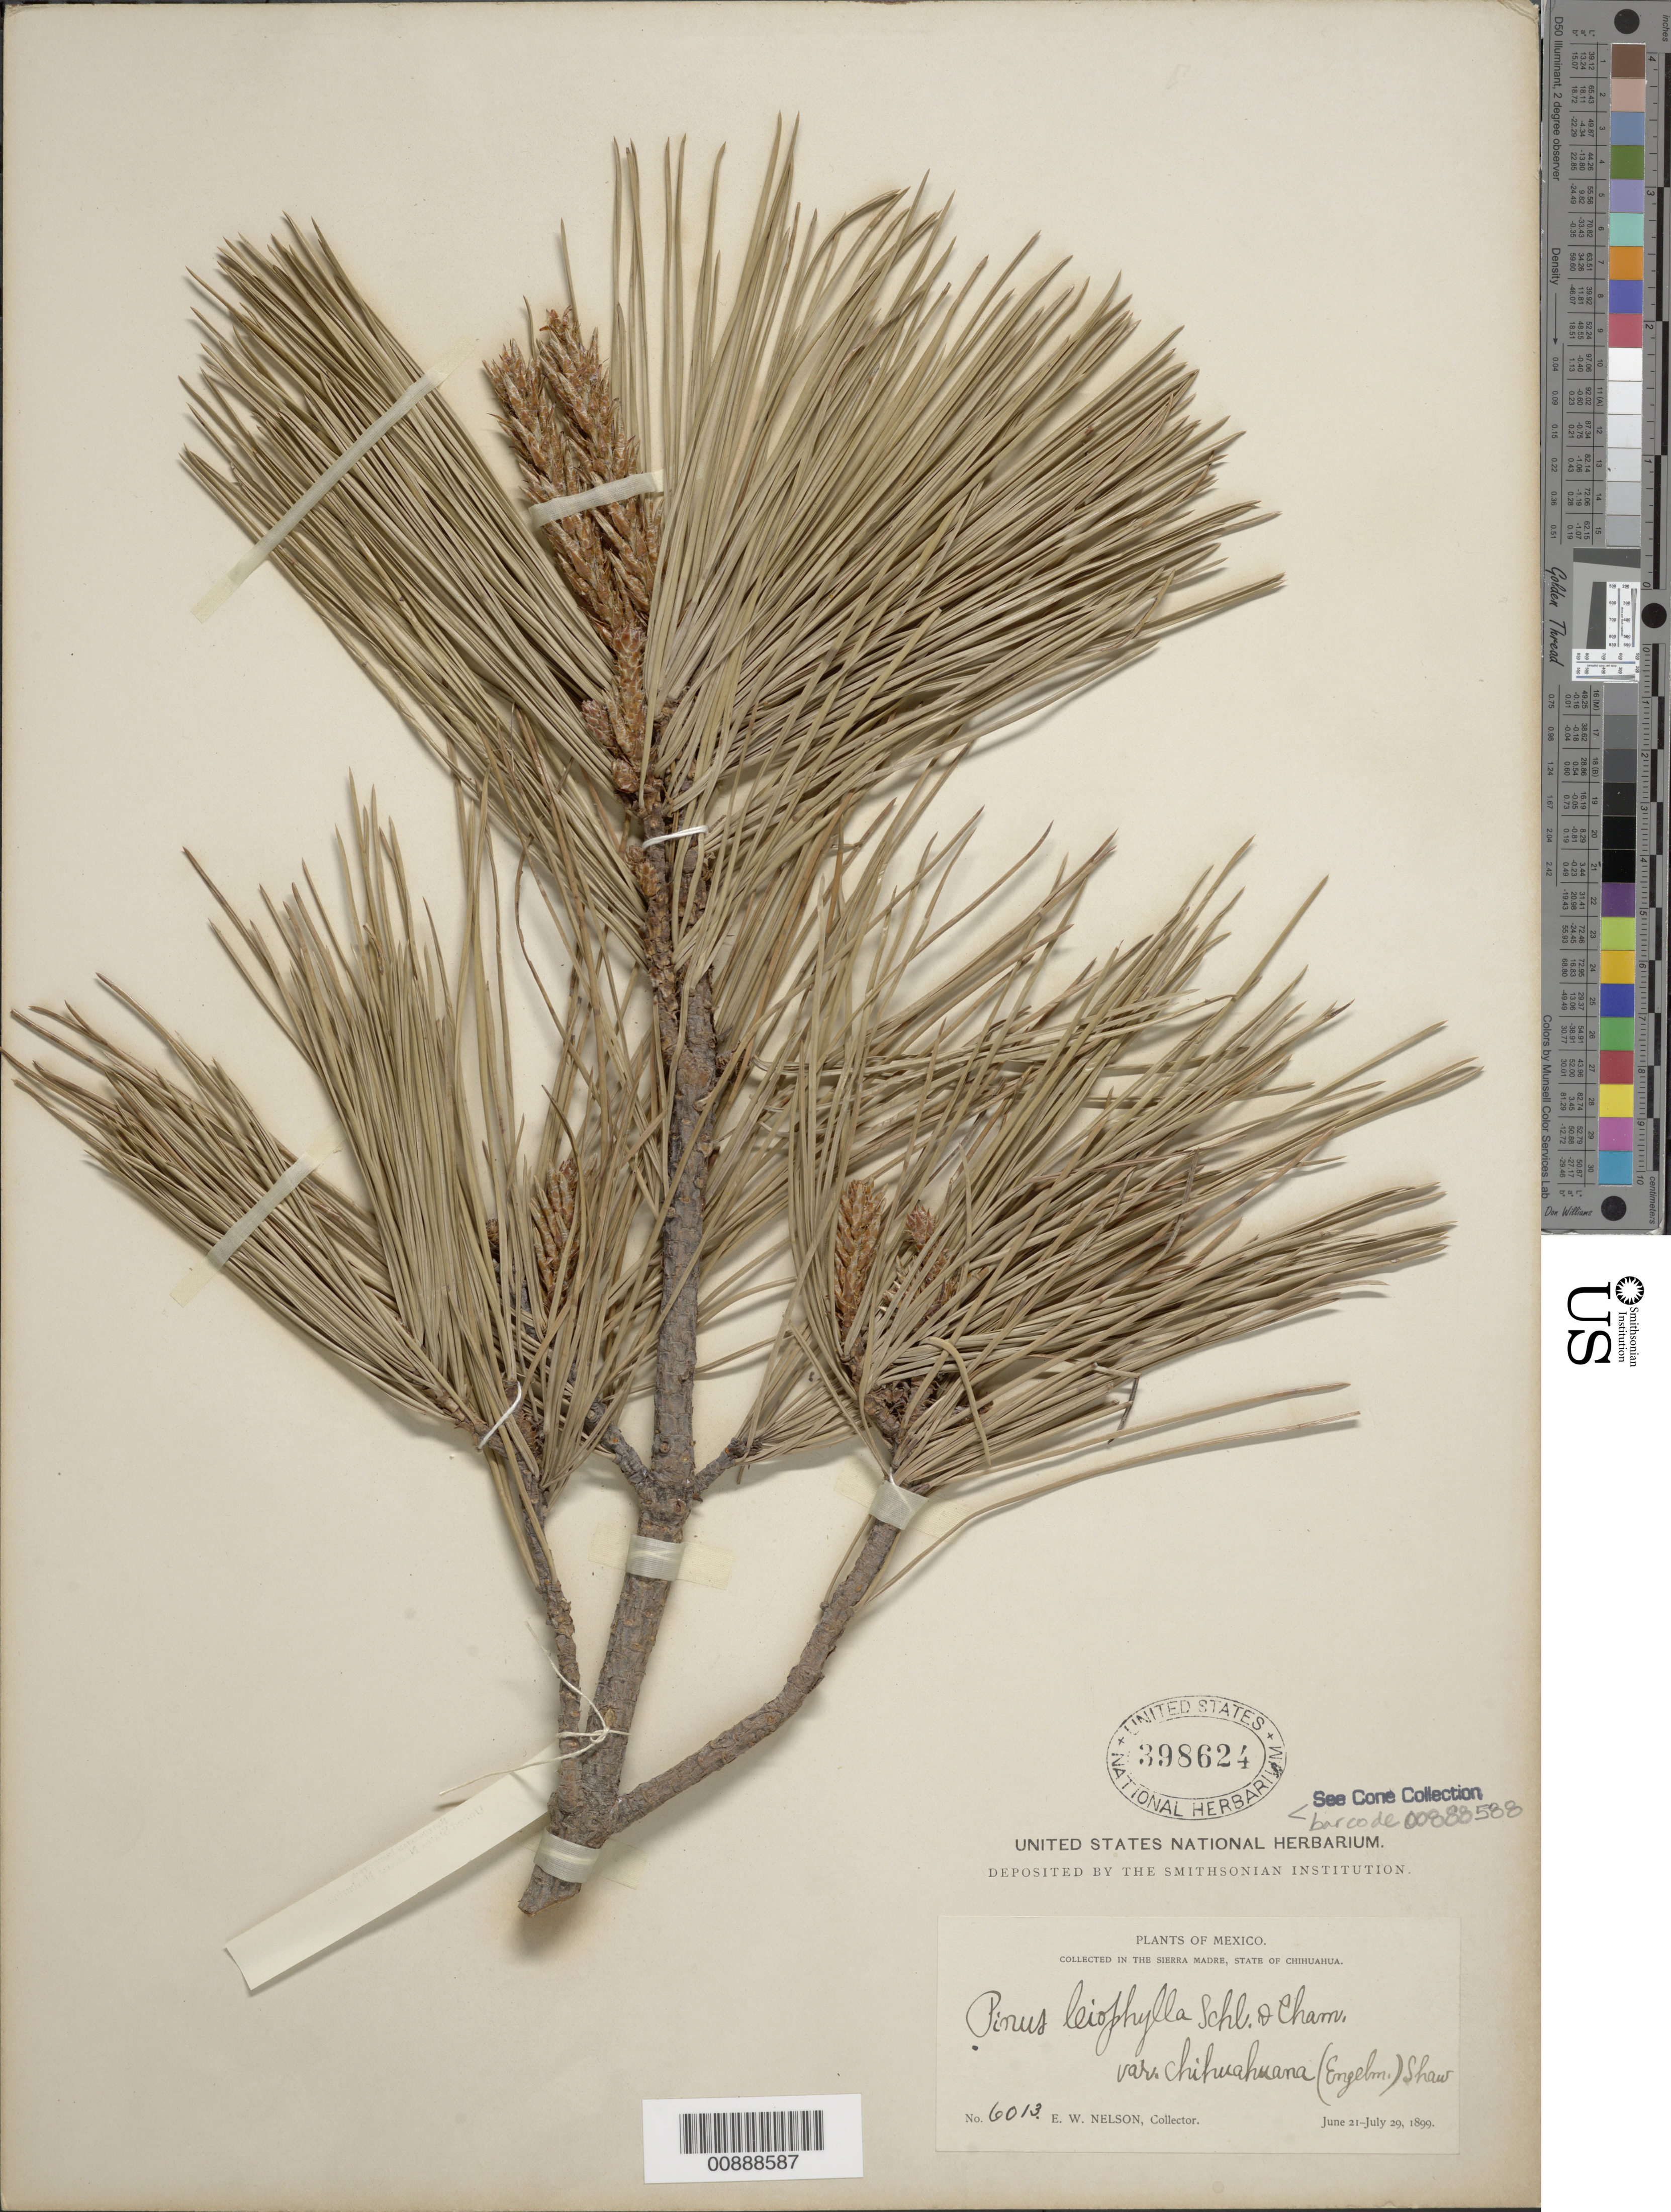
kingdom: Plantae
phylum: Tracheophyta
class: Pinopsida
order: Pinales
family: Pinaceae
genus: Pinus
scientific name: Pinus leiophylla var. chihuahuana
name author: (Engelm.) Shaw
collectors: E. W. Nelson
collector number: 6013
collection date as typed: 21 Jun 1899 to 29 Jul 1899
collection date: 1899-06-21/1899-07-29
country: Mexico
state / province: Chihuahua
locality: Sierra Madre, Chihuahua.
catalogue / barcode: US 398624